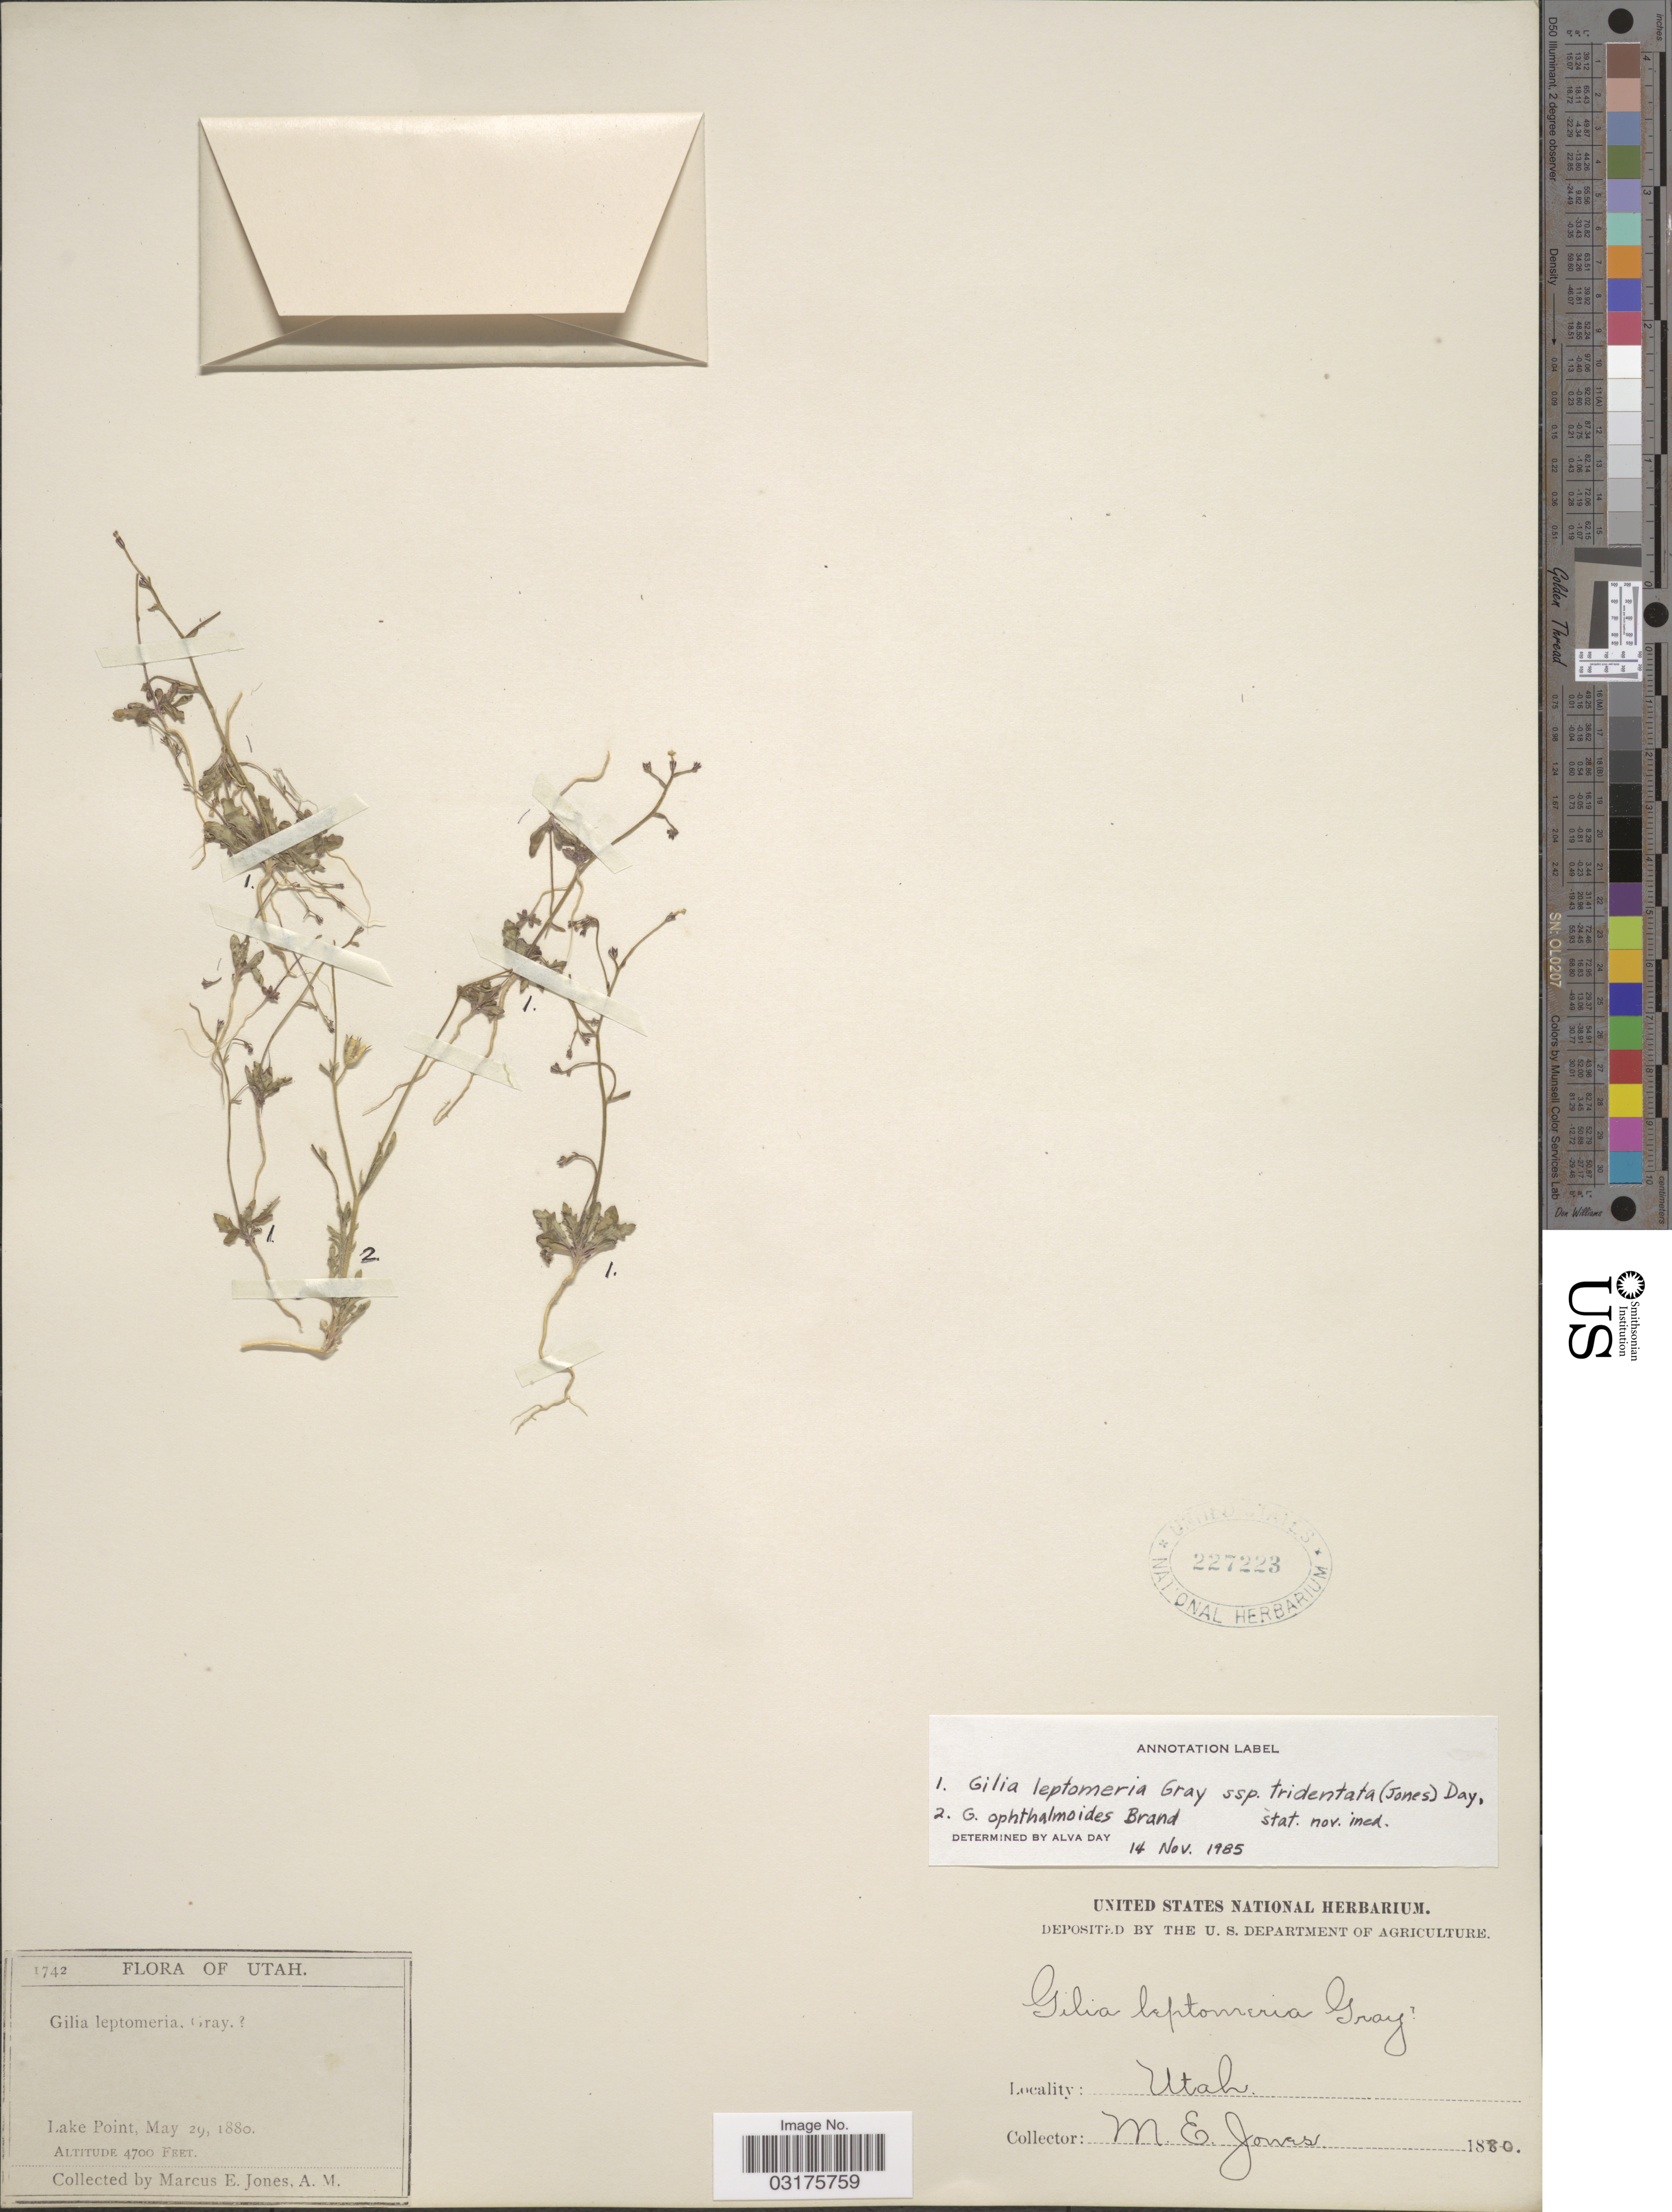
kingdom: Plantae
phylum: Tracheophyta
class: Magnoliopsida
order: Ericales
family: Polemoniaceae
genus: Aliciella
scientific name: Aliciella triodon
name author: (Eastw.) Brand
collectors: M. E. Jones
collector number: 1742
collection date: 1880-05-29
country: United States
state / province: Utah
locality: Lake Point.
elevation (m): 1433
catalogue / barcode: US 227223